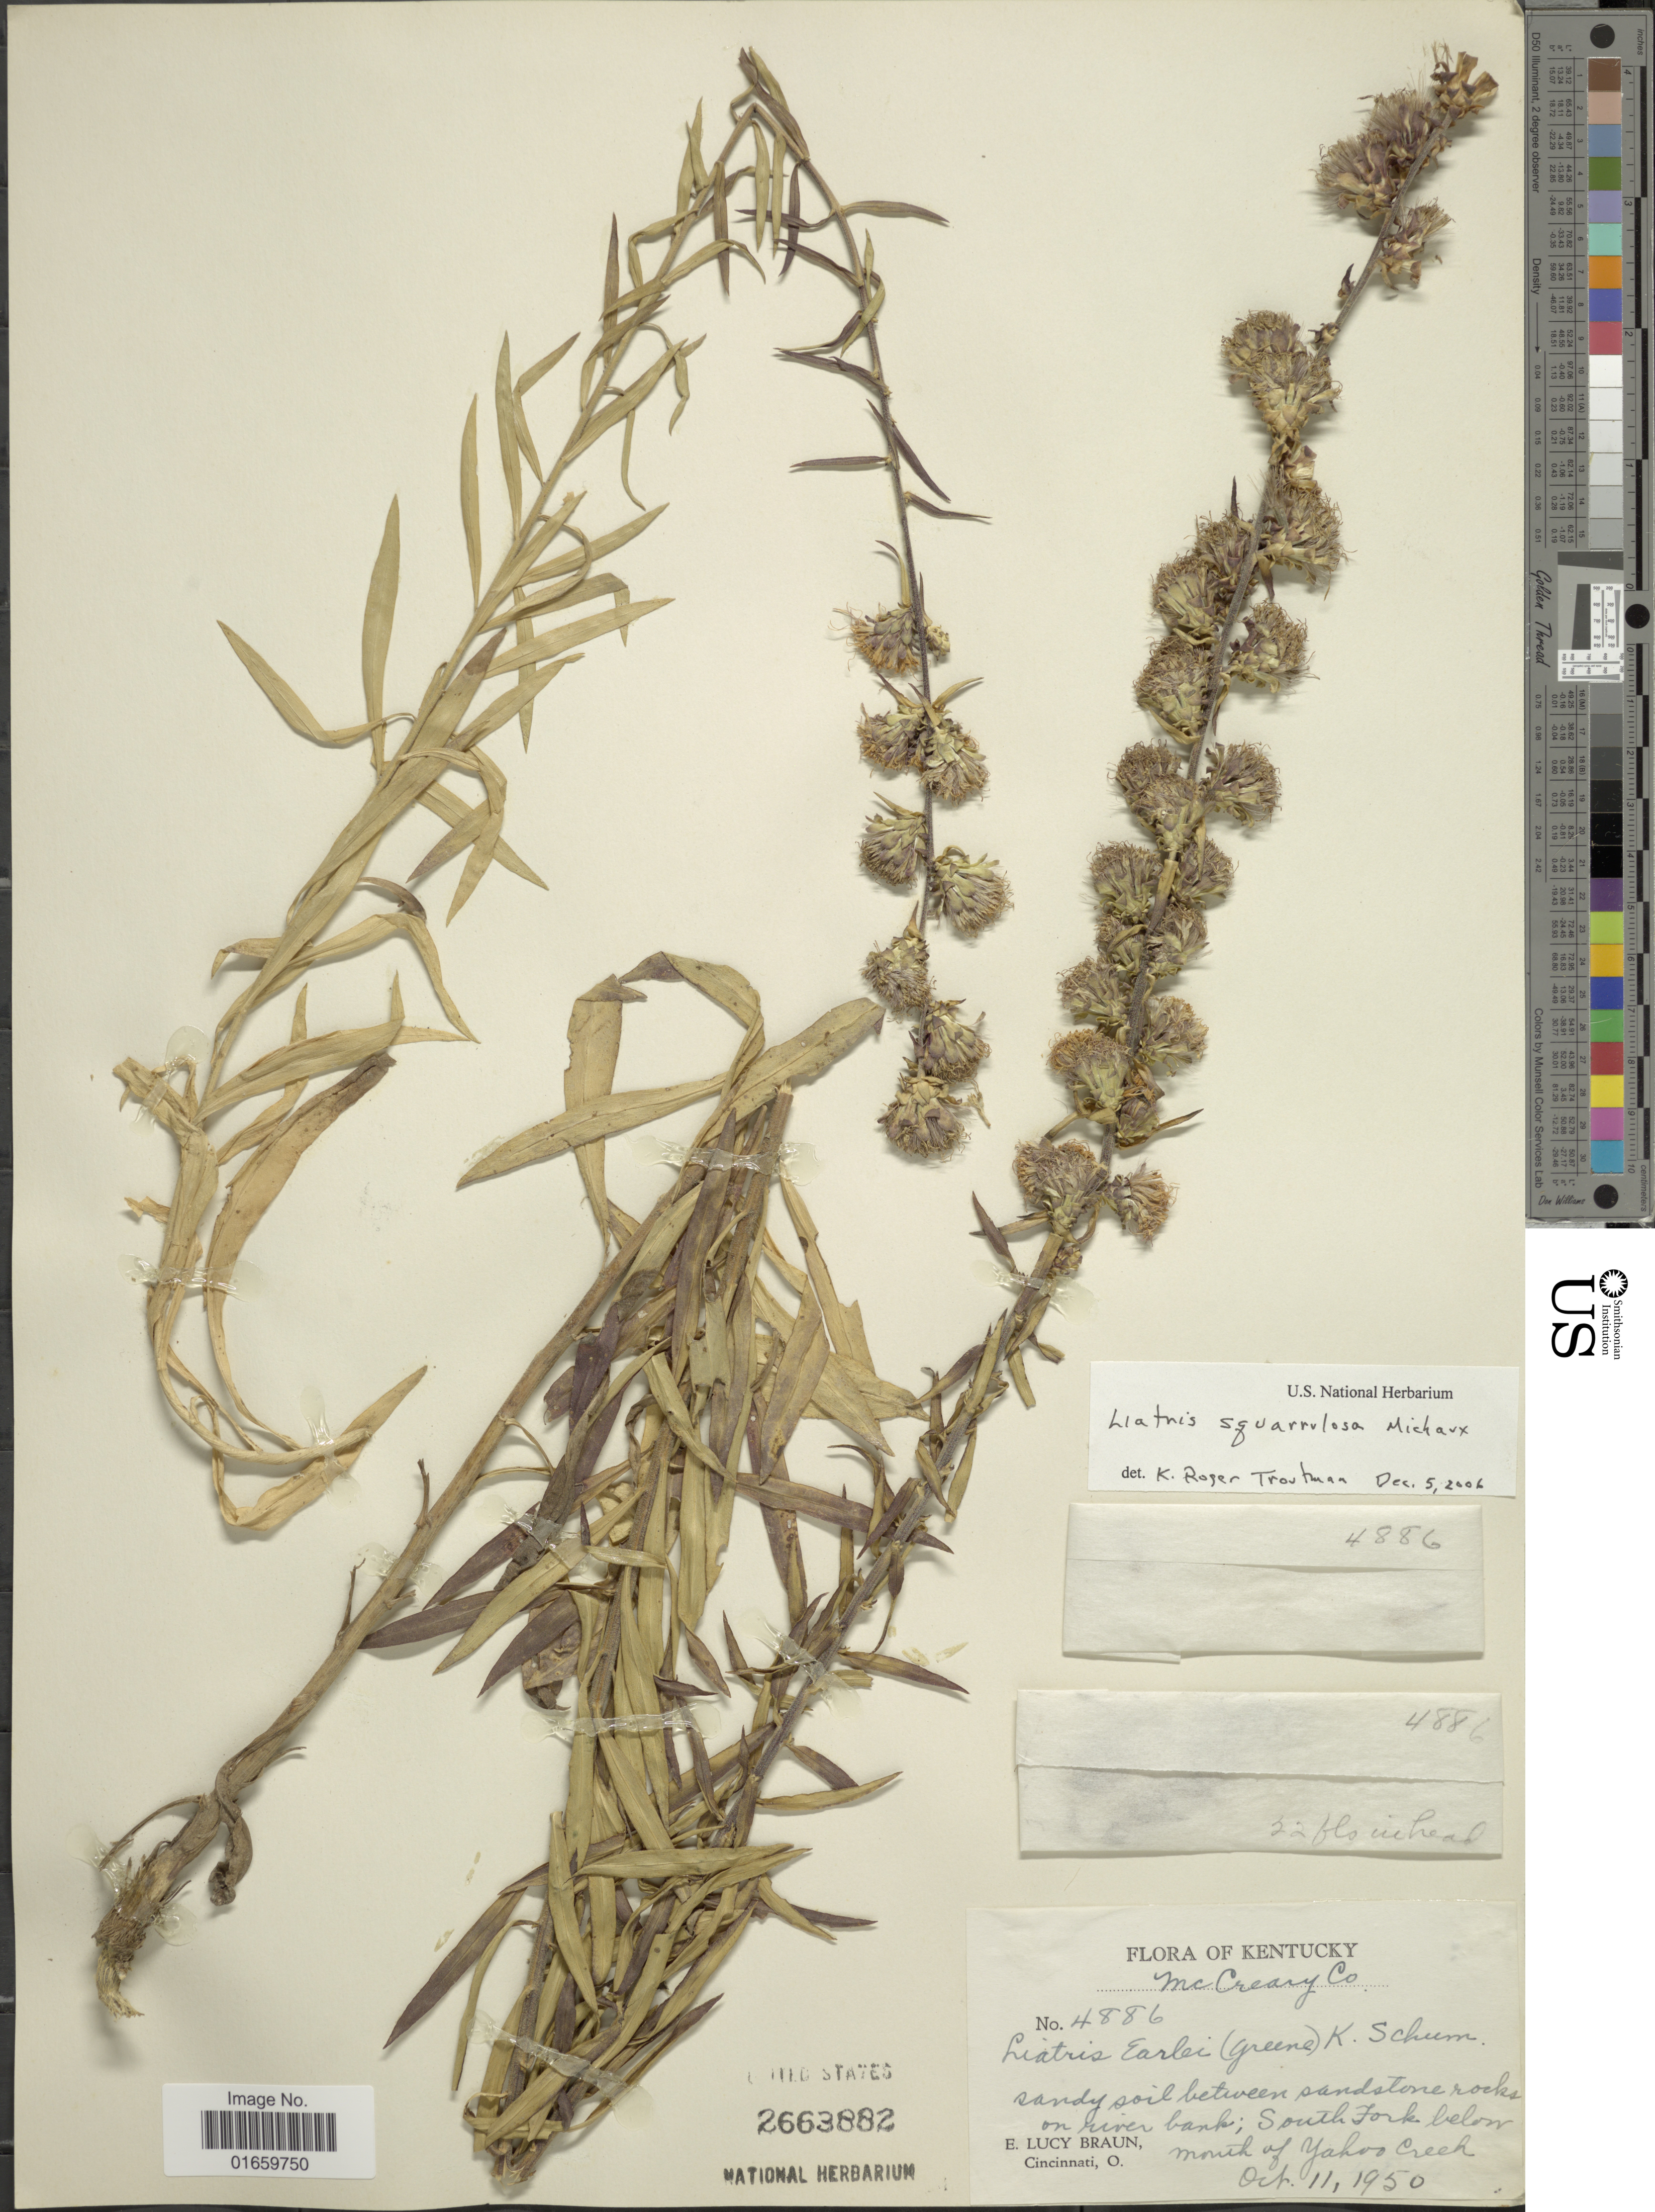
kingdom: Plantae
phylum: Tracheophyta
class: Magnoliopsida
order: Asterales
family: Asteraceae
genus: Liatris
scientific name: Liatris squarrulosa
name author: Michx.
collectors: E. L. Braun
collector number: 4886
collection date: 1950-10-11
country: United States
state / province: Kentucky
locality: Between sandstone rocks on river bank, South Fork below mouth of Yahoo Creek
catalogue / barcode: US 2663882